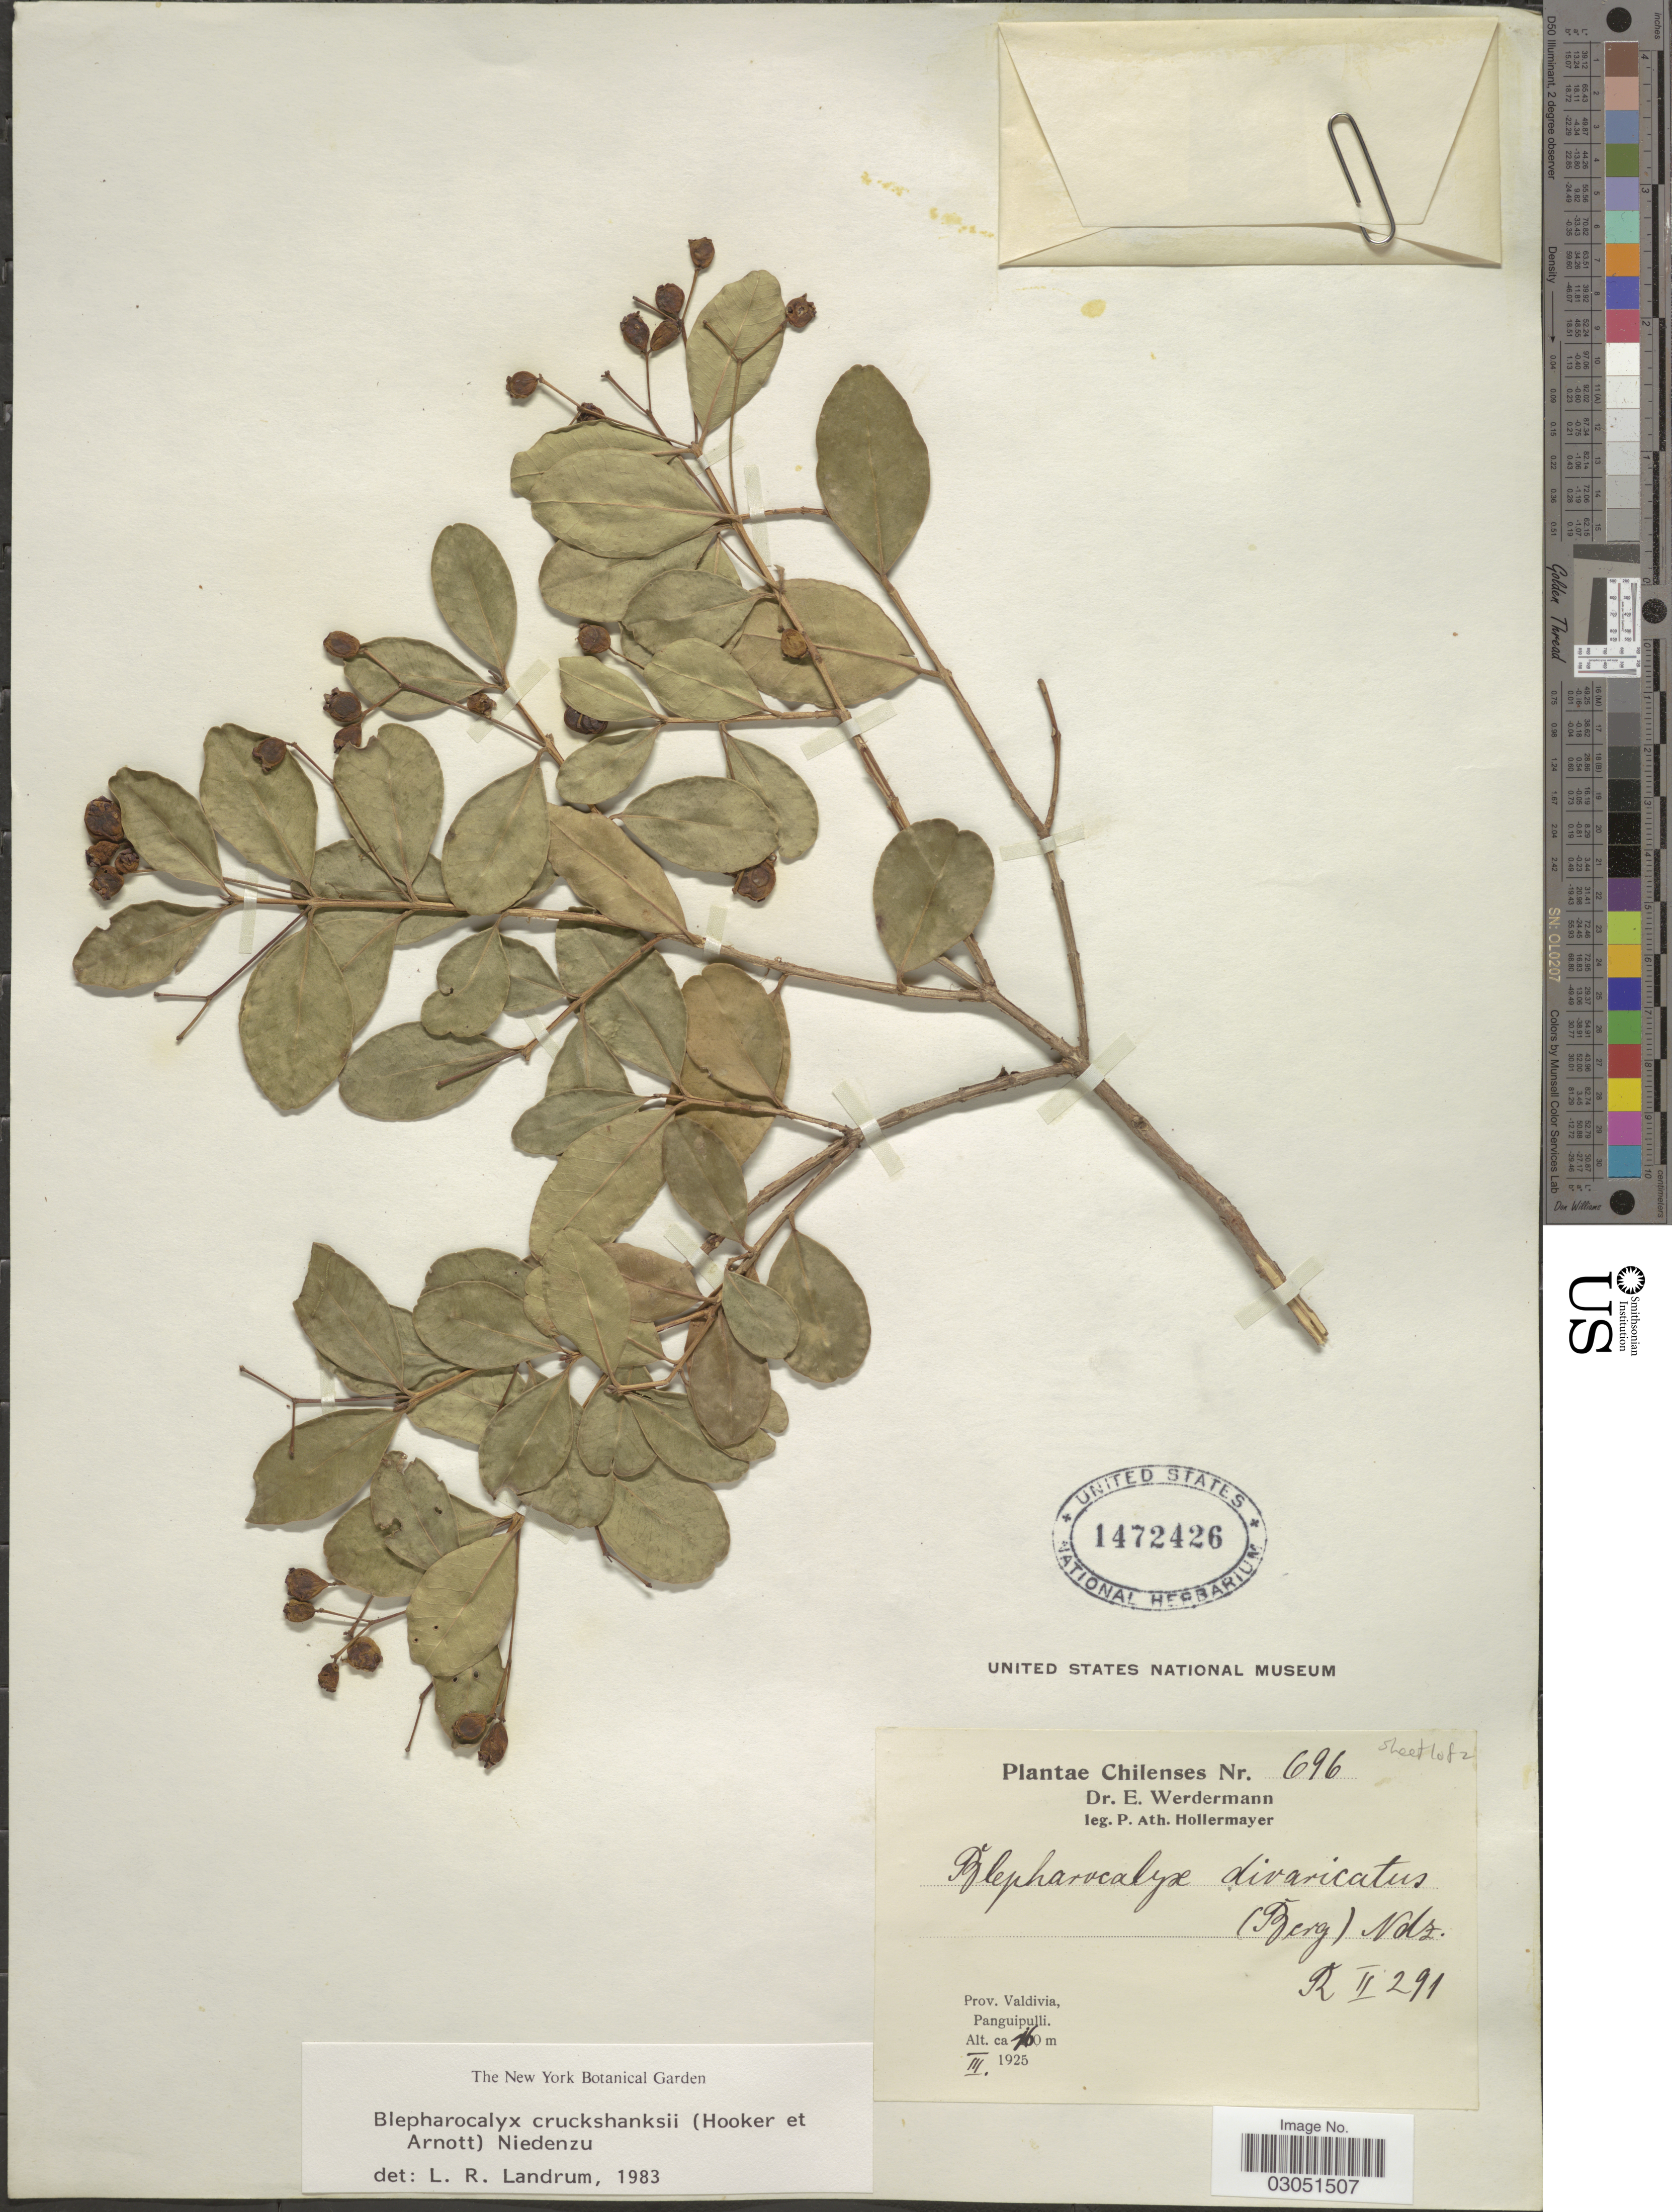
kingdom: Plantae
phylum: Tracheophyta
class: Magnoliopsida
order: Myrtales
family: Myrtaceae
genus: Temu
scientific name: Temu cruckshanksii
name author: (Hook. & Arn.) O. Berg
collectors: P. Hollermayer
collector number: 696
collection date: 1925-03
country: Chile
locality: Prov. Valdivia, Panguipulli.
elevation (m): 160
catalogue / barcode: US 1472426